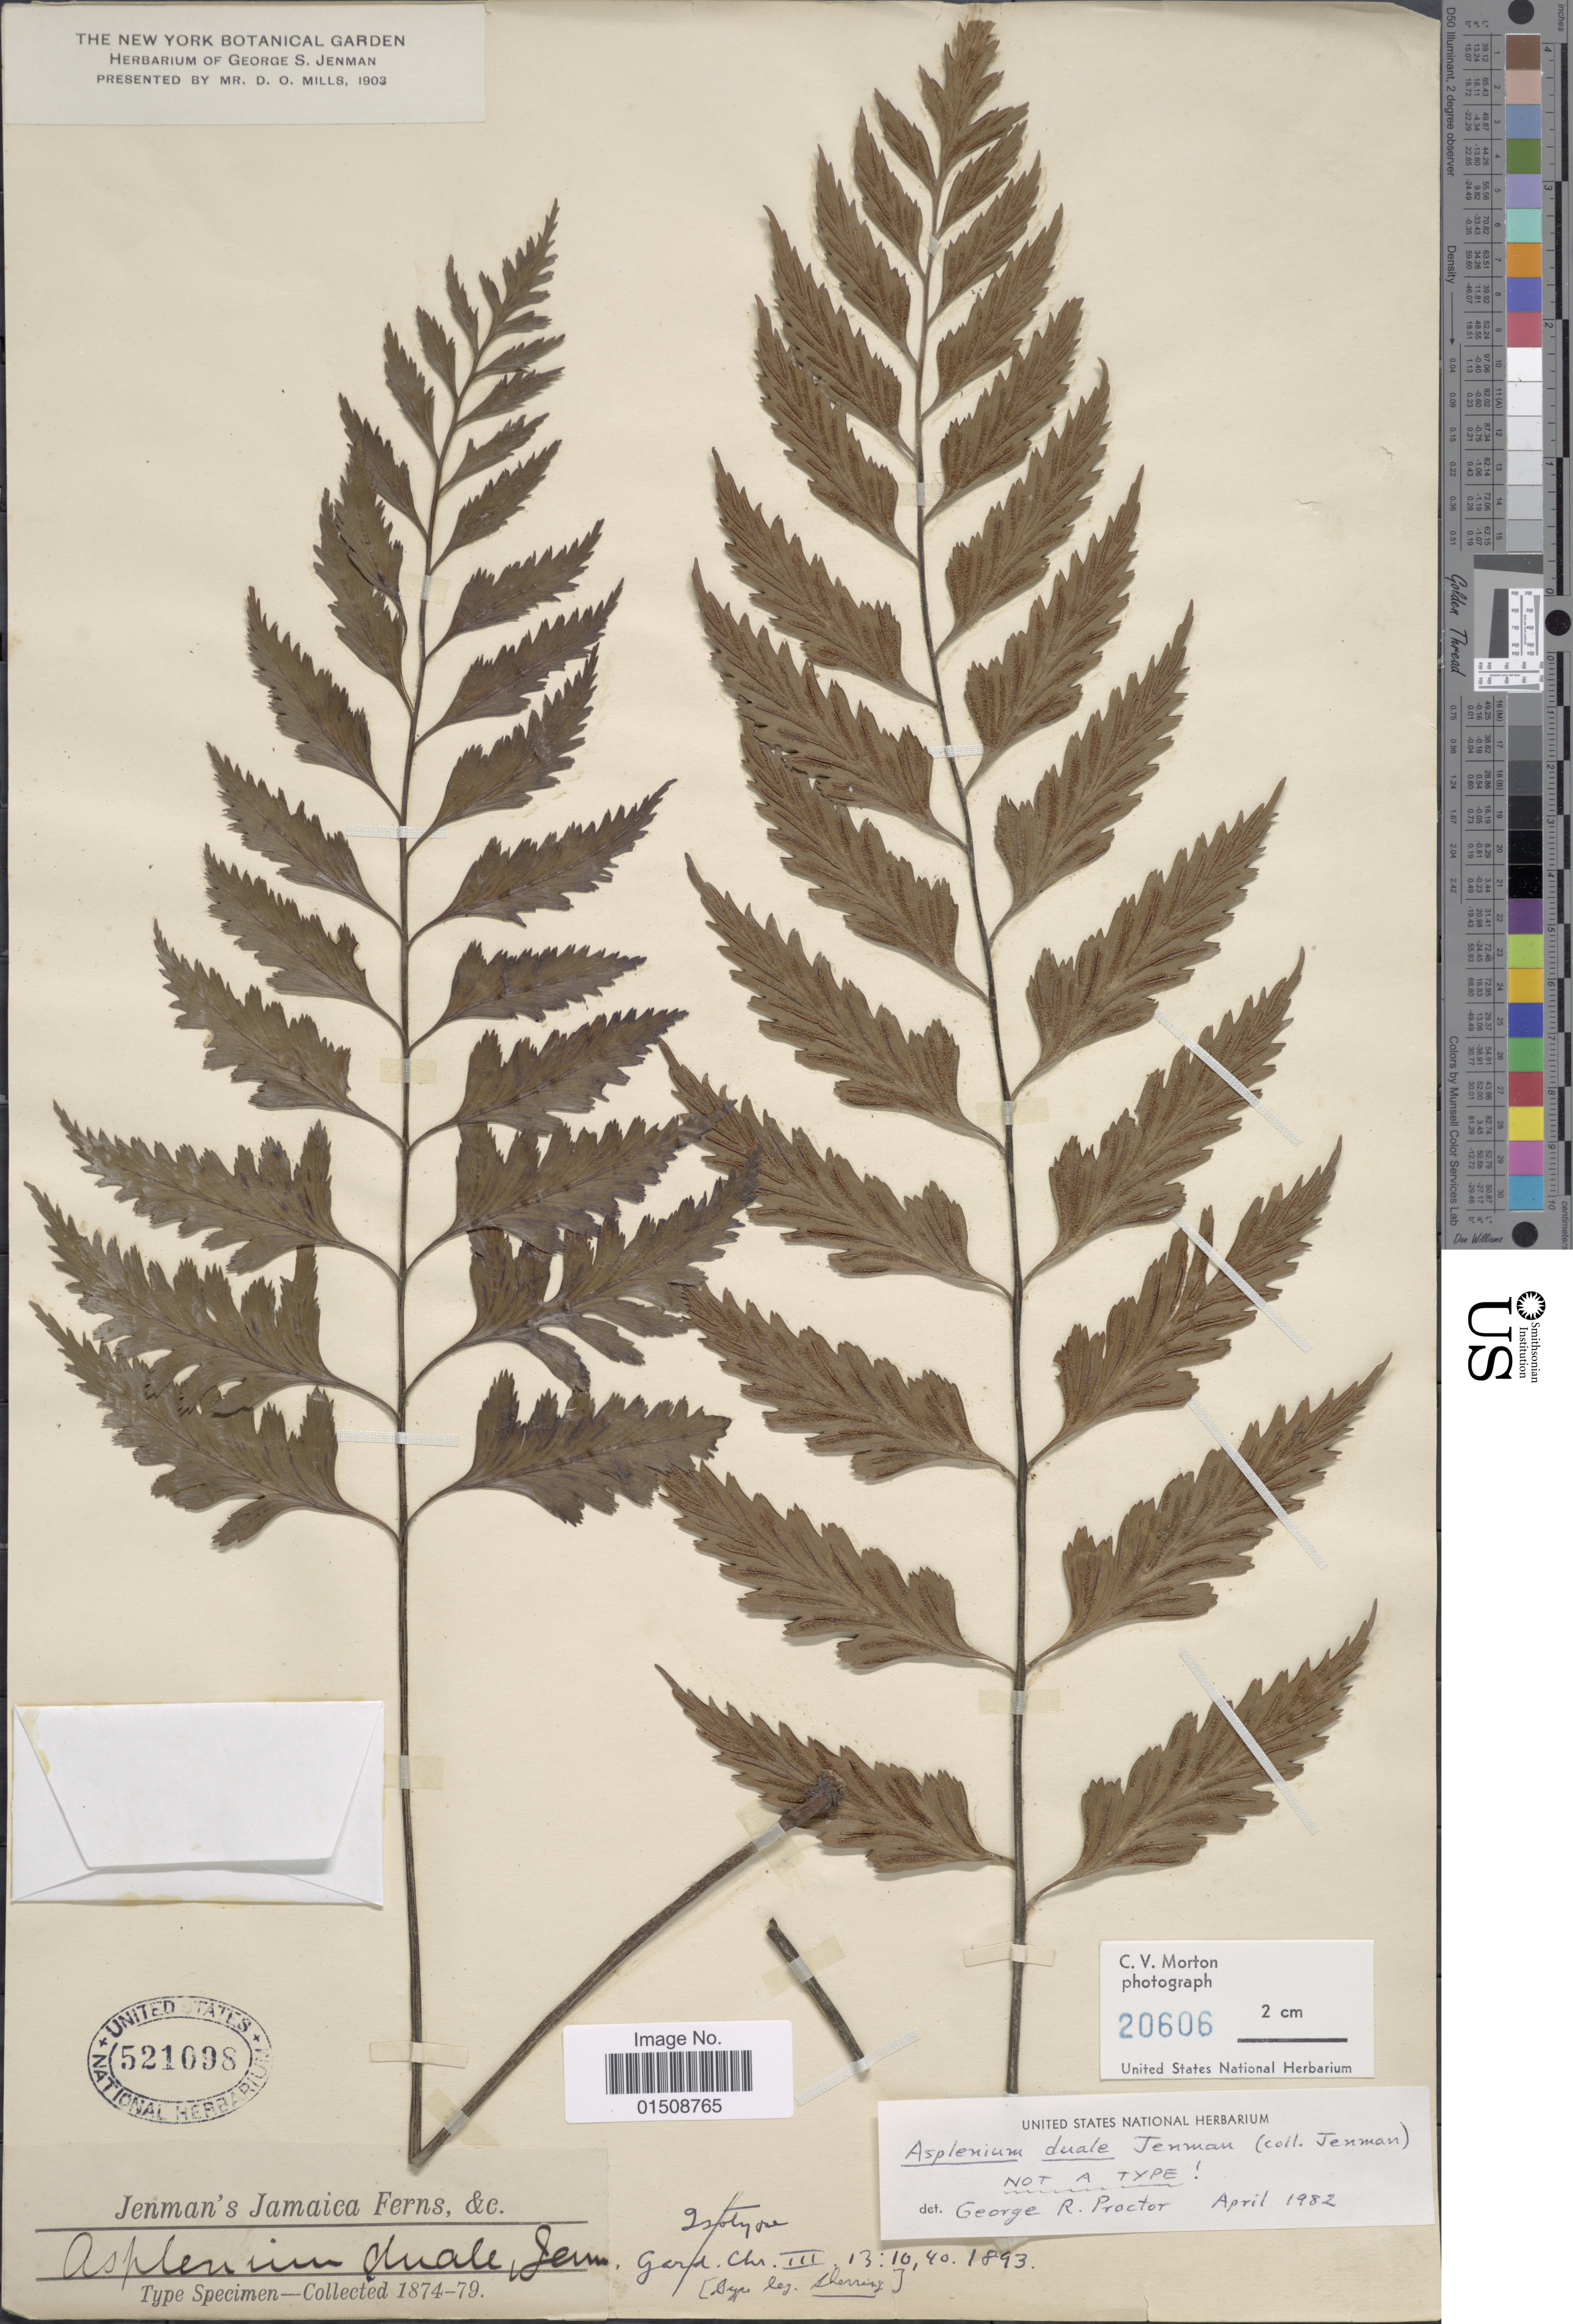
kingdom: Plantae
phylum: Tracheophyta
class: Polypodiopsida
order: Polypodiales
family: Aspleniaceae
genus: Asplenium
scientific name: Asplenium duale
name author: Jenman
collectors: -. Jenman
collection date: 1874/1879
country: Jamaica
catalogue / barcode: US 521098